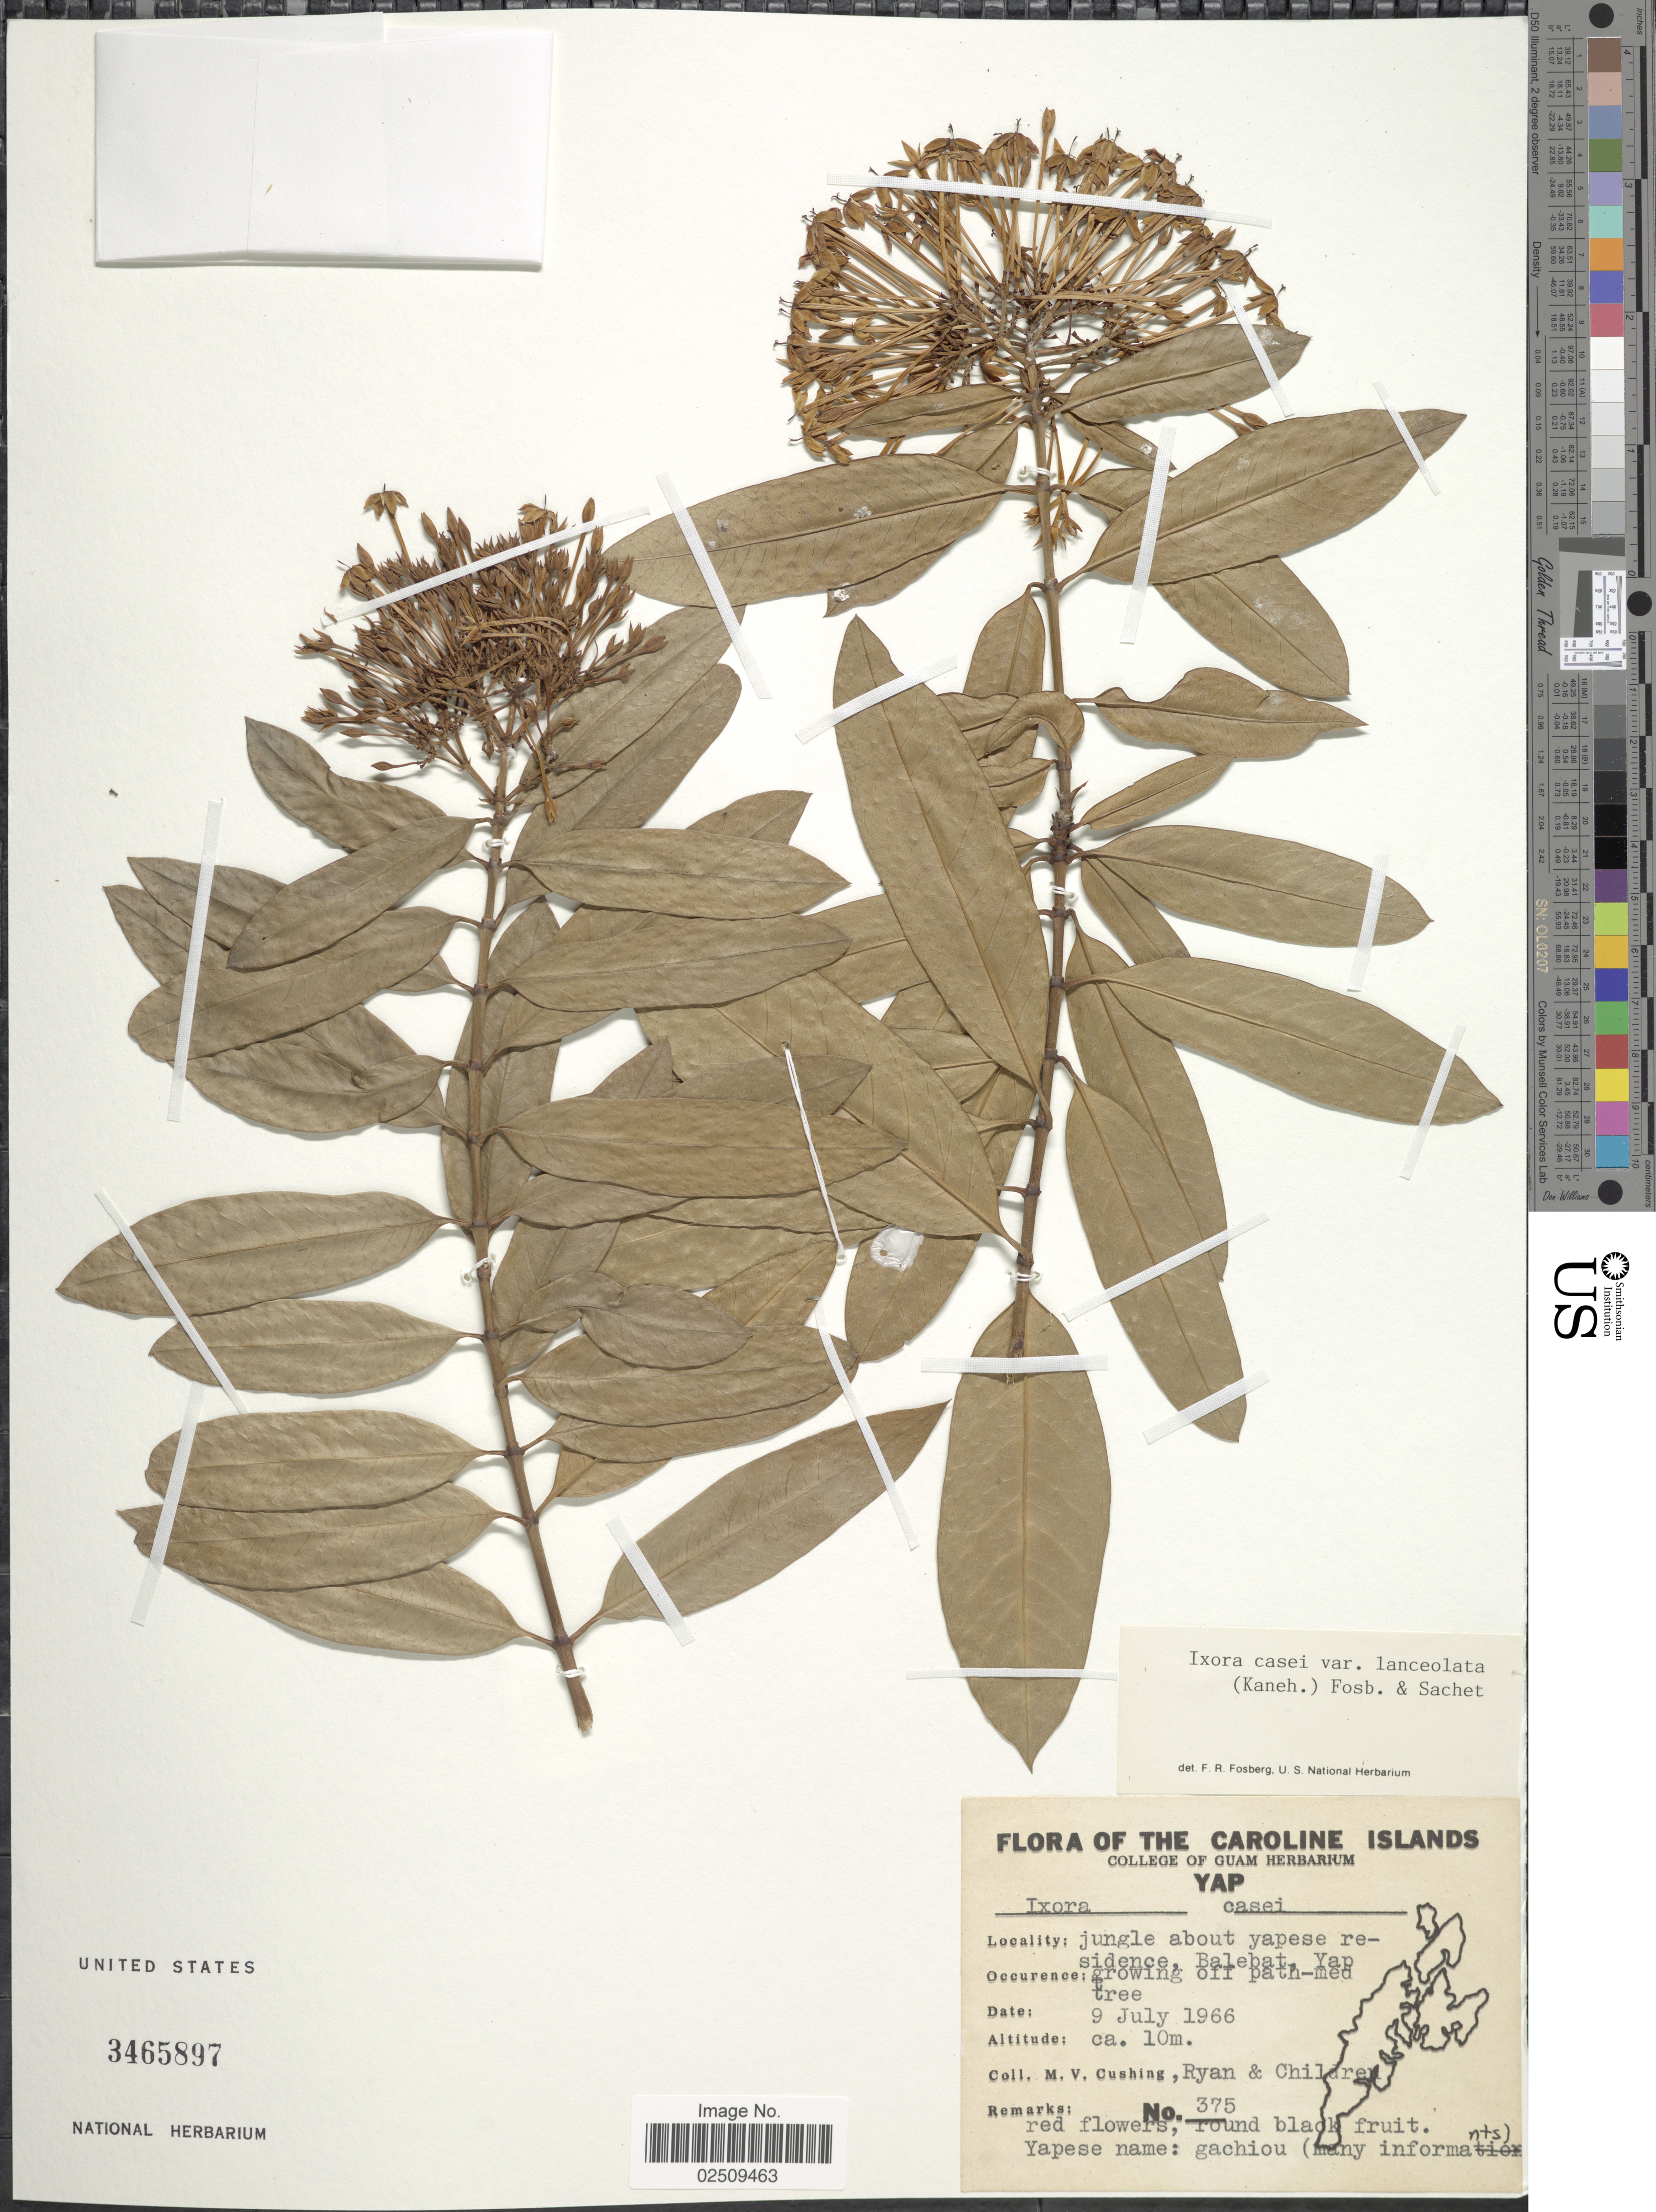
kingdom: Plantae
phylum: Tracheophyta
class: Magnoliopsida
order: Gentianales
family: Rubiaceae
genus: Ixora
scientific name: Ixora casei var. lanceolata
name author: (Kaneh.) Fosberg & Sachet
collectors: M. V. Cushing & Ryan & children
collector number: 375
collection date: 1966-07-09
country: Micronesia, Federated States of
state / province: Yap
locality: The Caroline Islands, jungle about yapese residence, Balebat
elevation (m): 10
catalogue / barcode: US 3465897